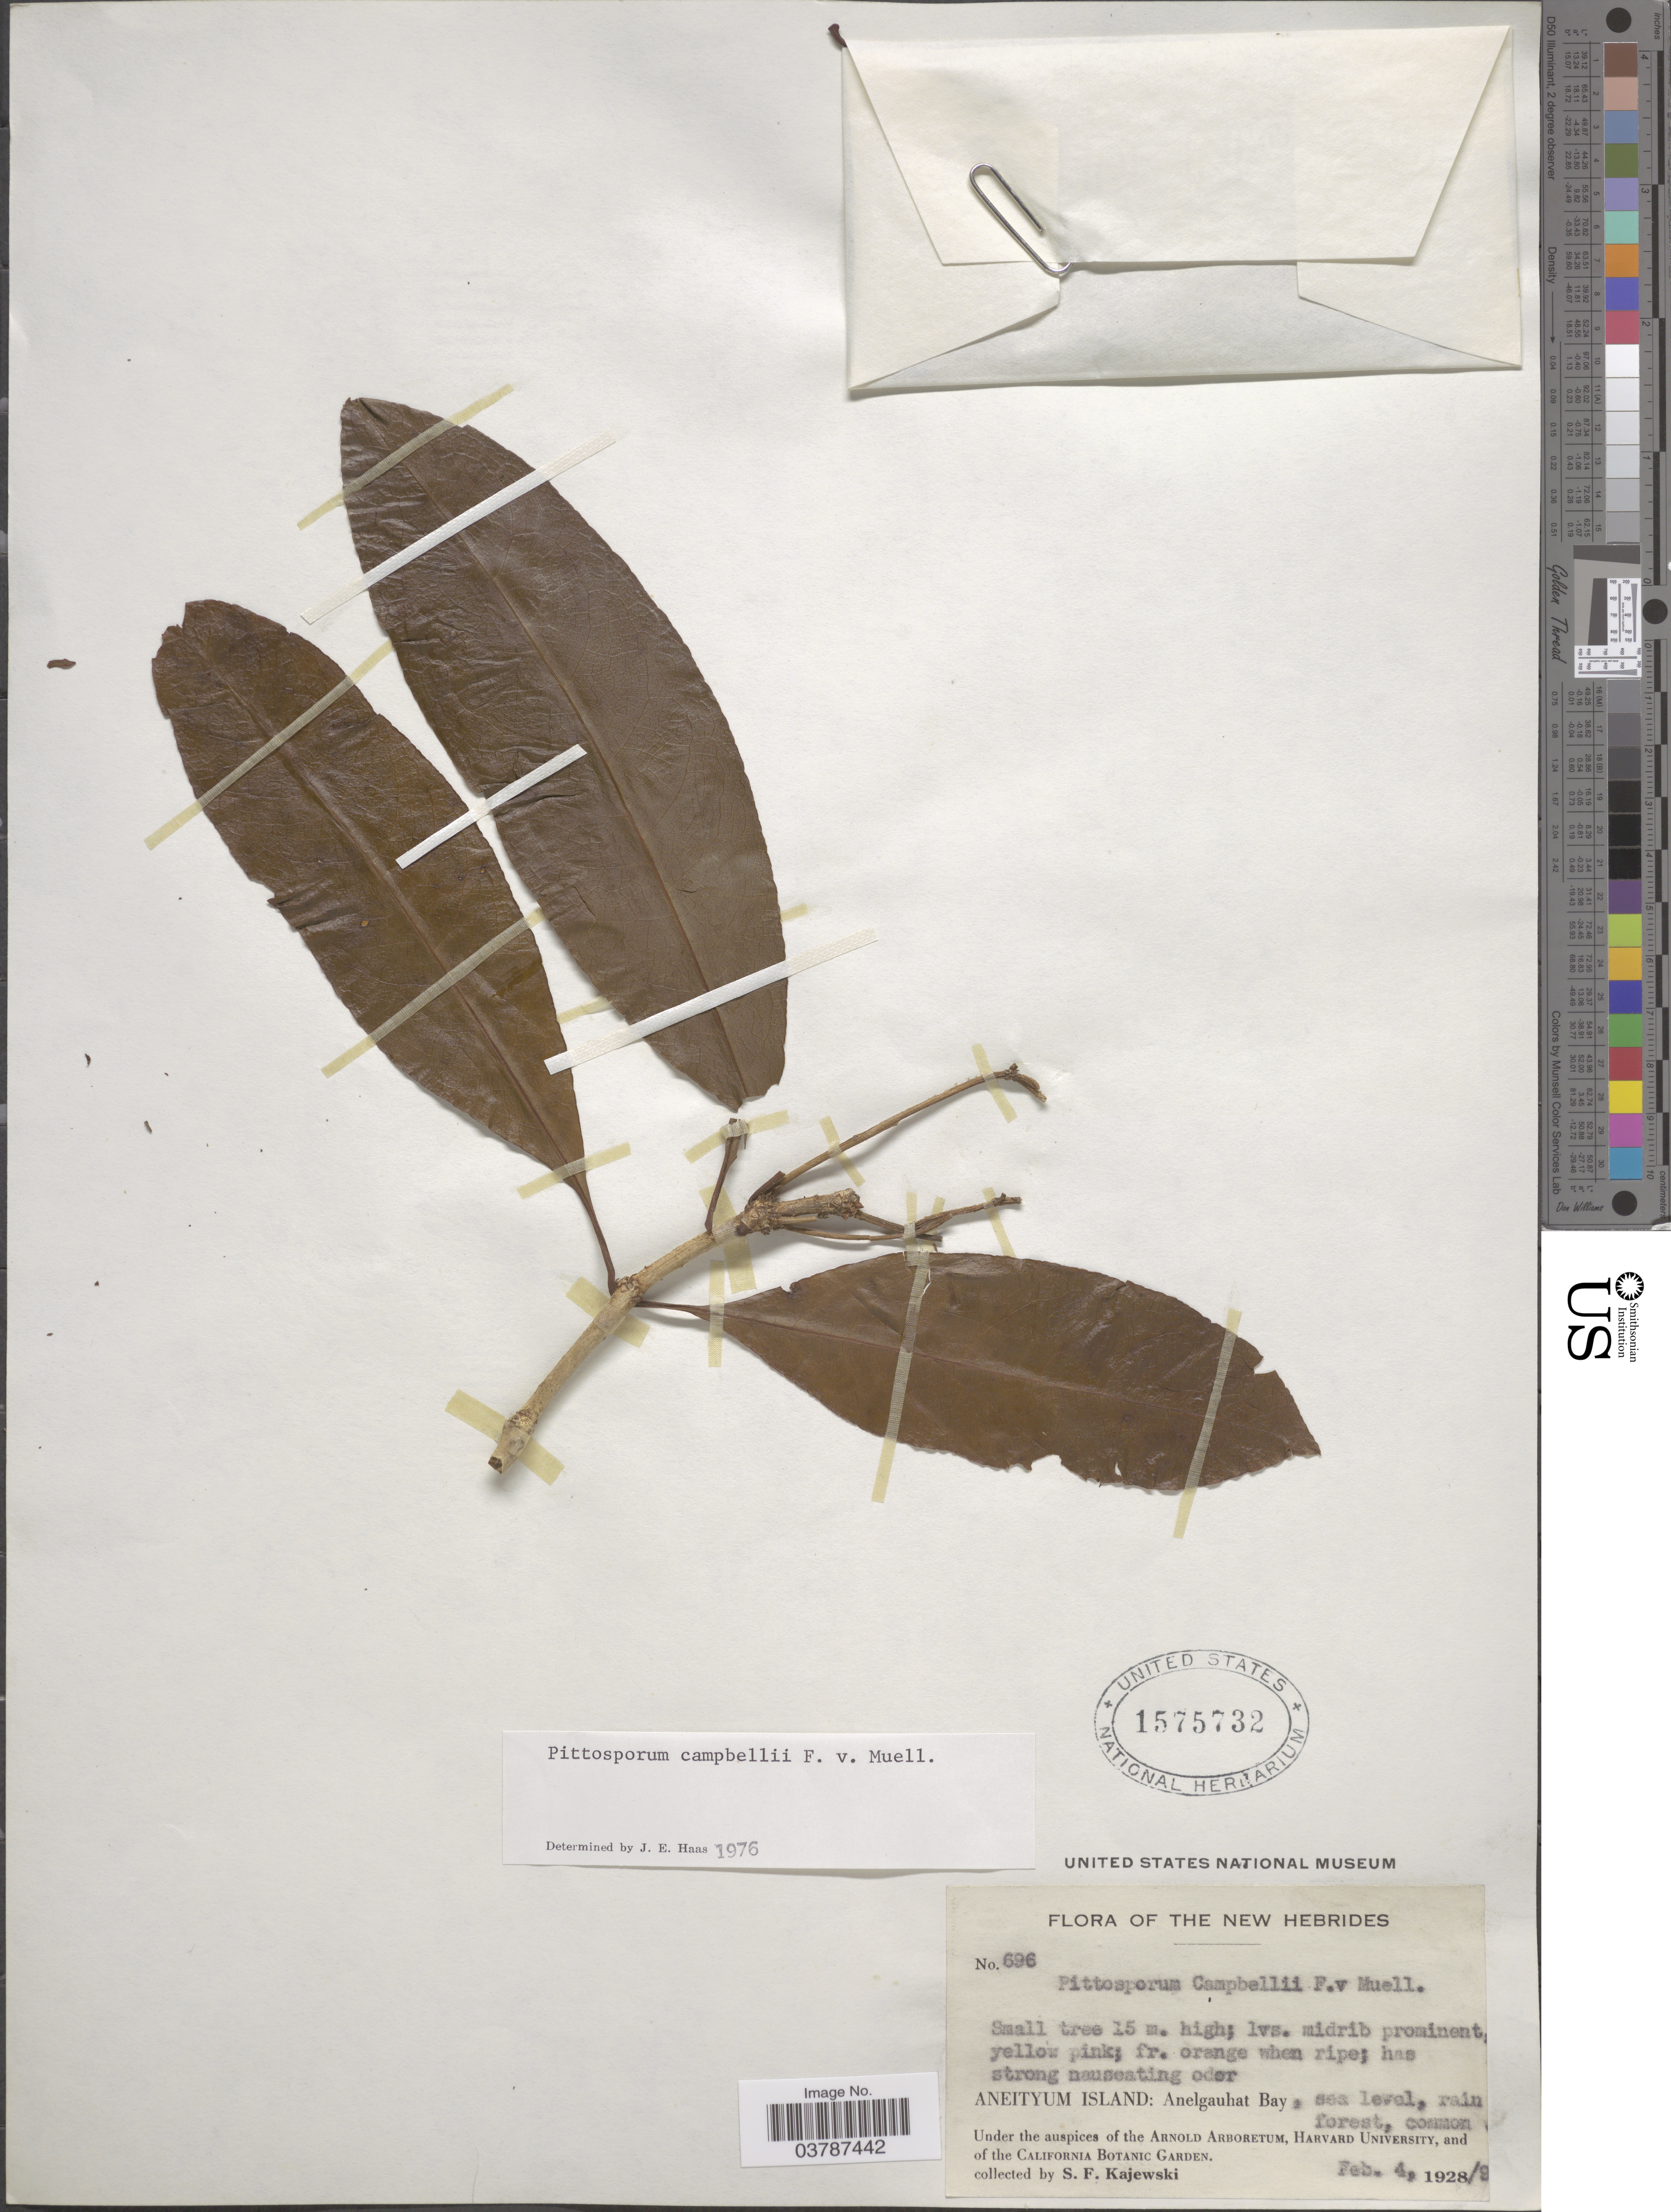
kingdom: Plantae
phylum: Tracheophyta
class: Magnoliopsida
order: Apiales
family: Pittosporaceae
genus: Pittosporum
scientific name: Pittosporum campbellii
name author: F. Muell.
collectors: S. Kajewski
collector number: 696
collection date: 1929-02-04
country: Vanuatu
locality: The New Hebrides. Aneityum Island: Anelgauhat Bay.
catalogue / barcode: US 1575732